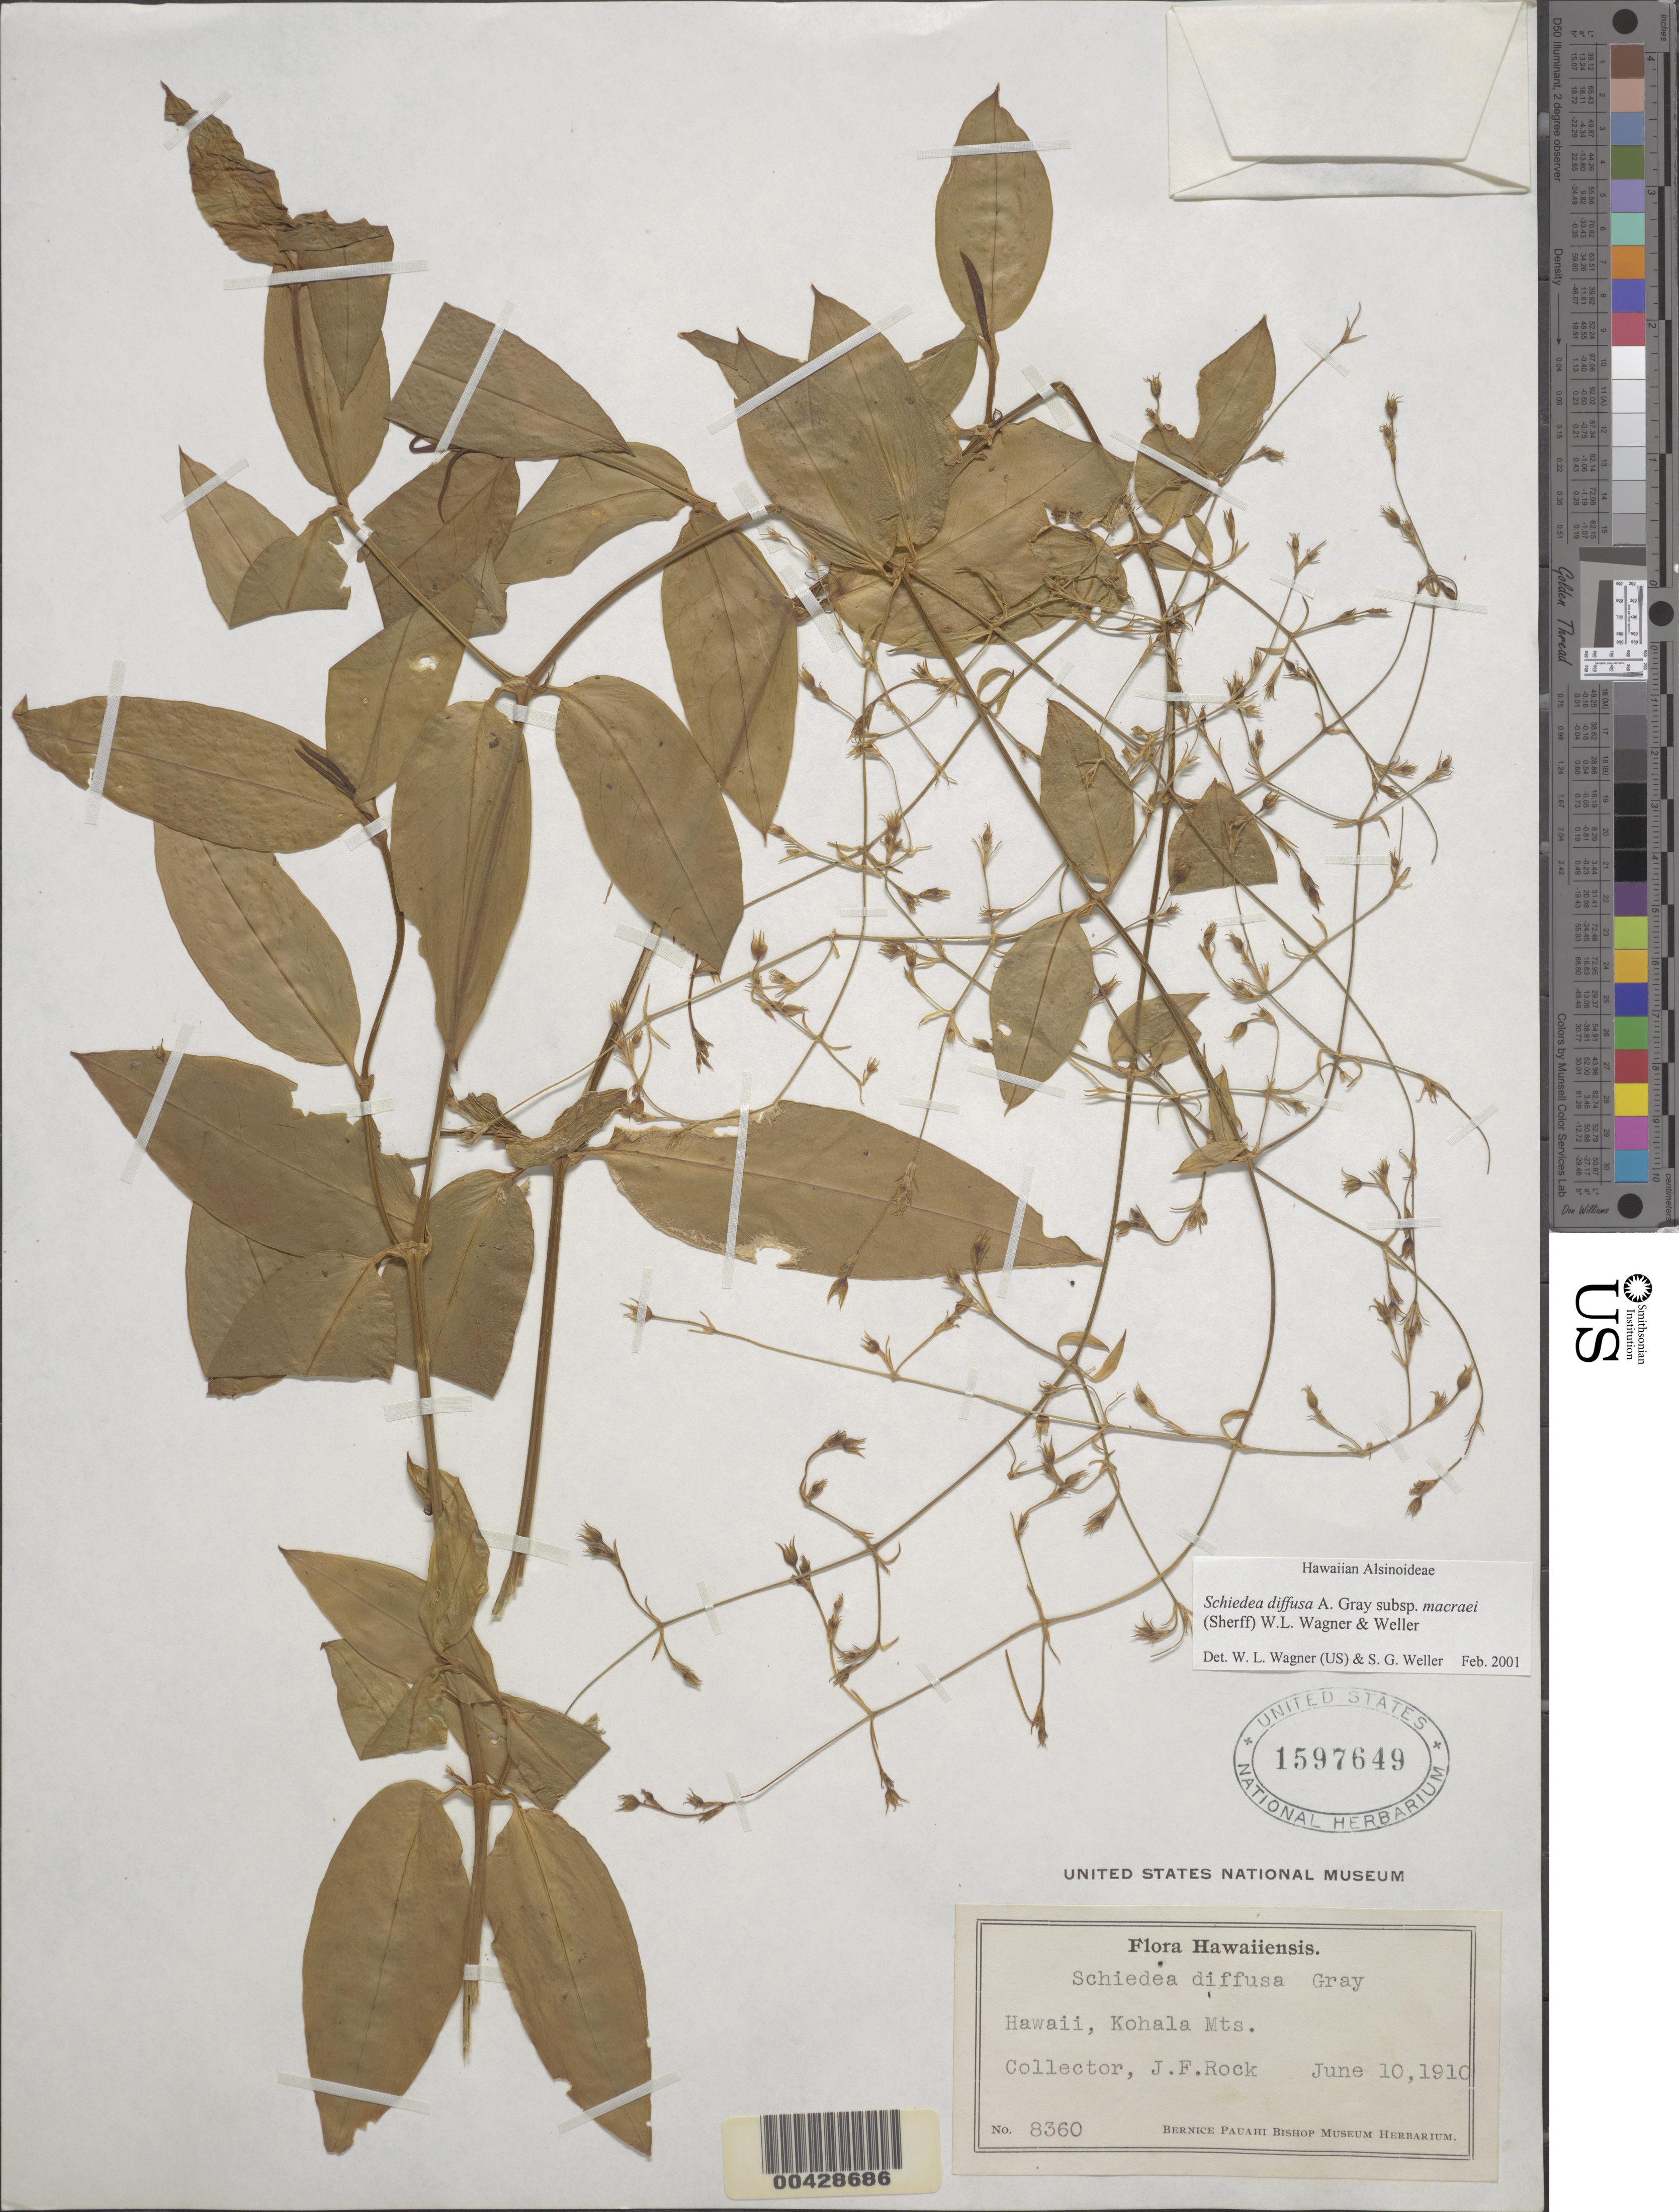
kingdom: Plantae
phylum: Tracheophyta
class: Magnoliopsida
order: Caryophyllales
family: Caryophyllaceae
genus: Schiedea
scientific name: Schiedea diffusa subsp. macraei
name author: (Sherff) W.L. Wagner & Weller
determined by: Wagner, W. L.; Weller, Stephen G.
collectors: J. F. Rock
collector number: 8360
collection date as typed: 10 Jun 1910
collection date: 1910-06-10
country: United States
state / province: Hawaii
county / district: Hawaii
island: Hawaii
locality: Kohala Mountains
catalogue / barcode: US 1597649